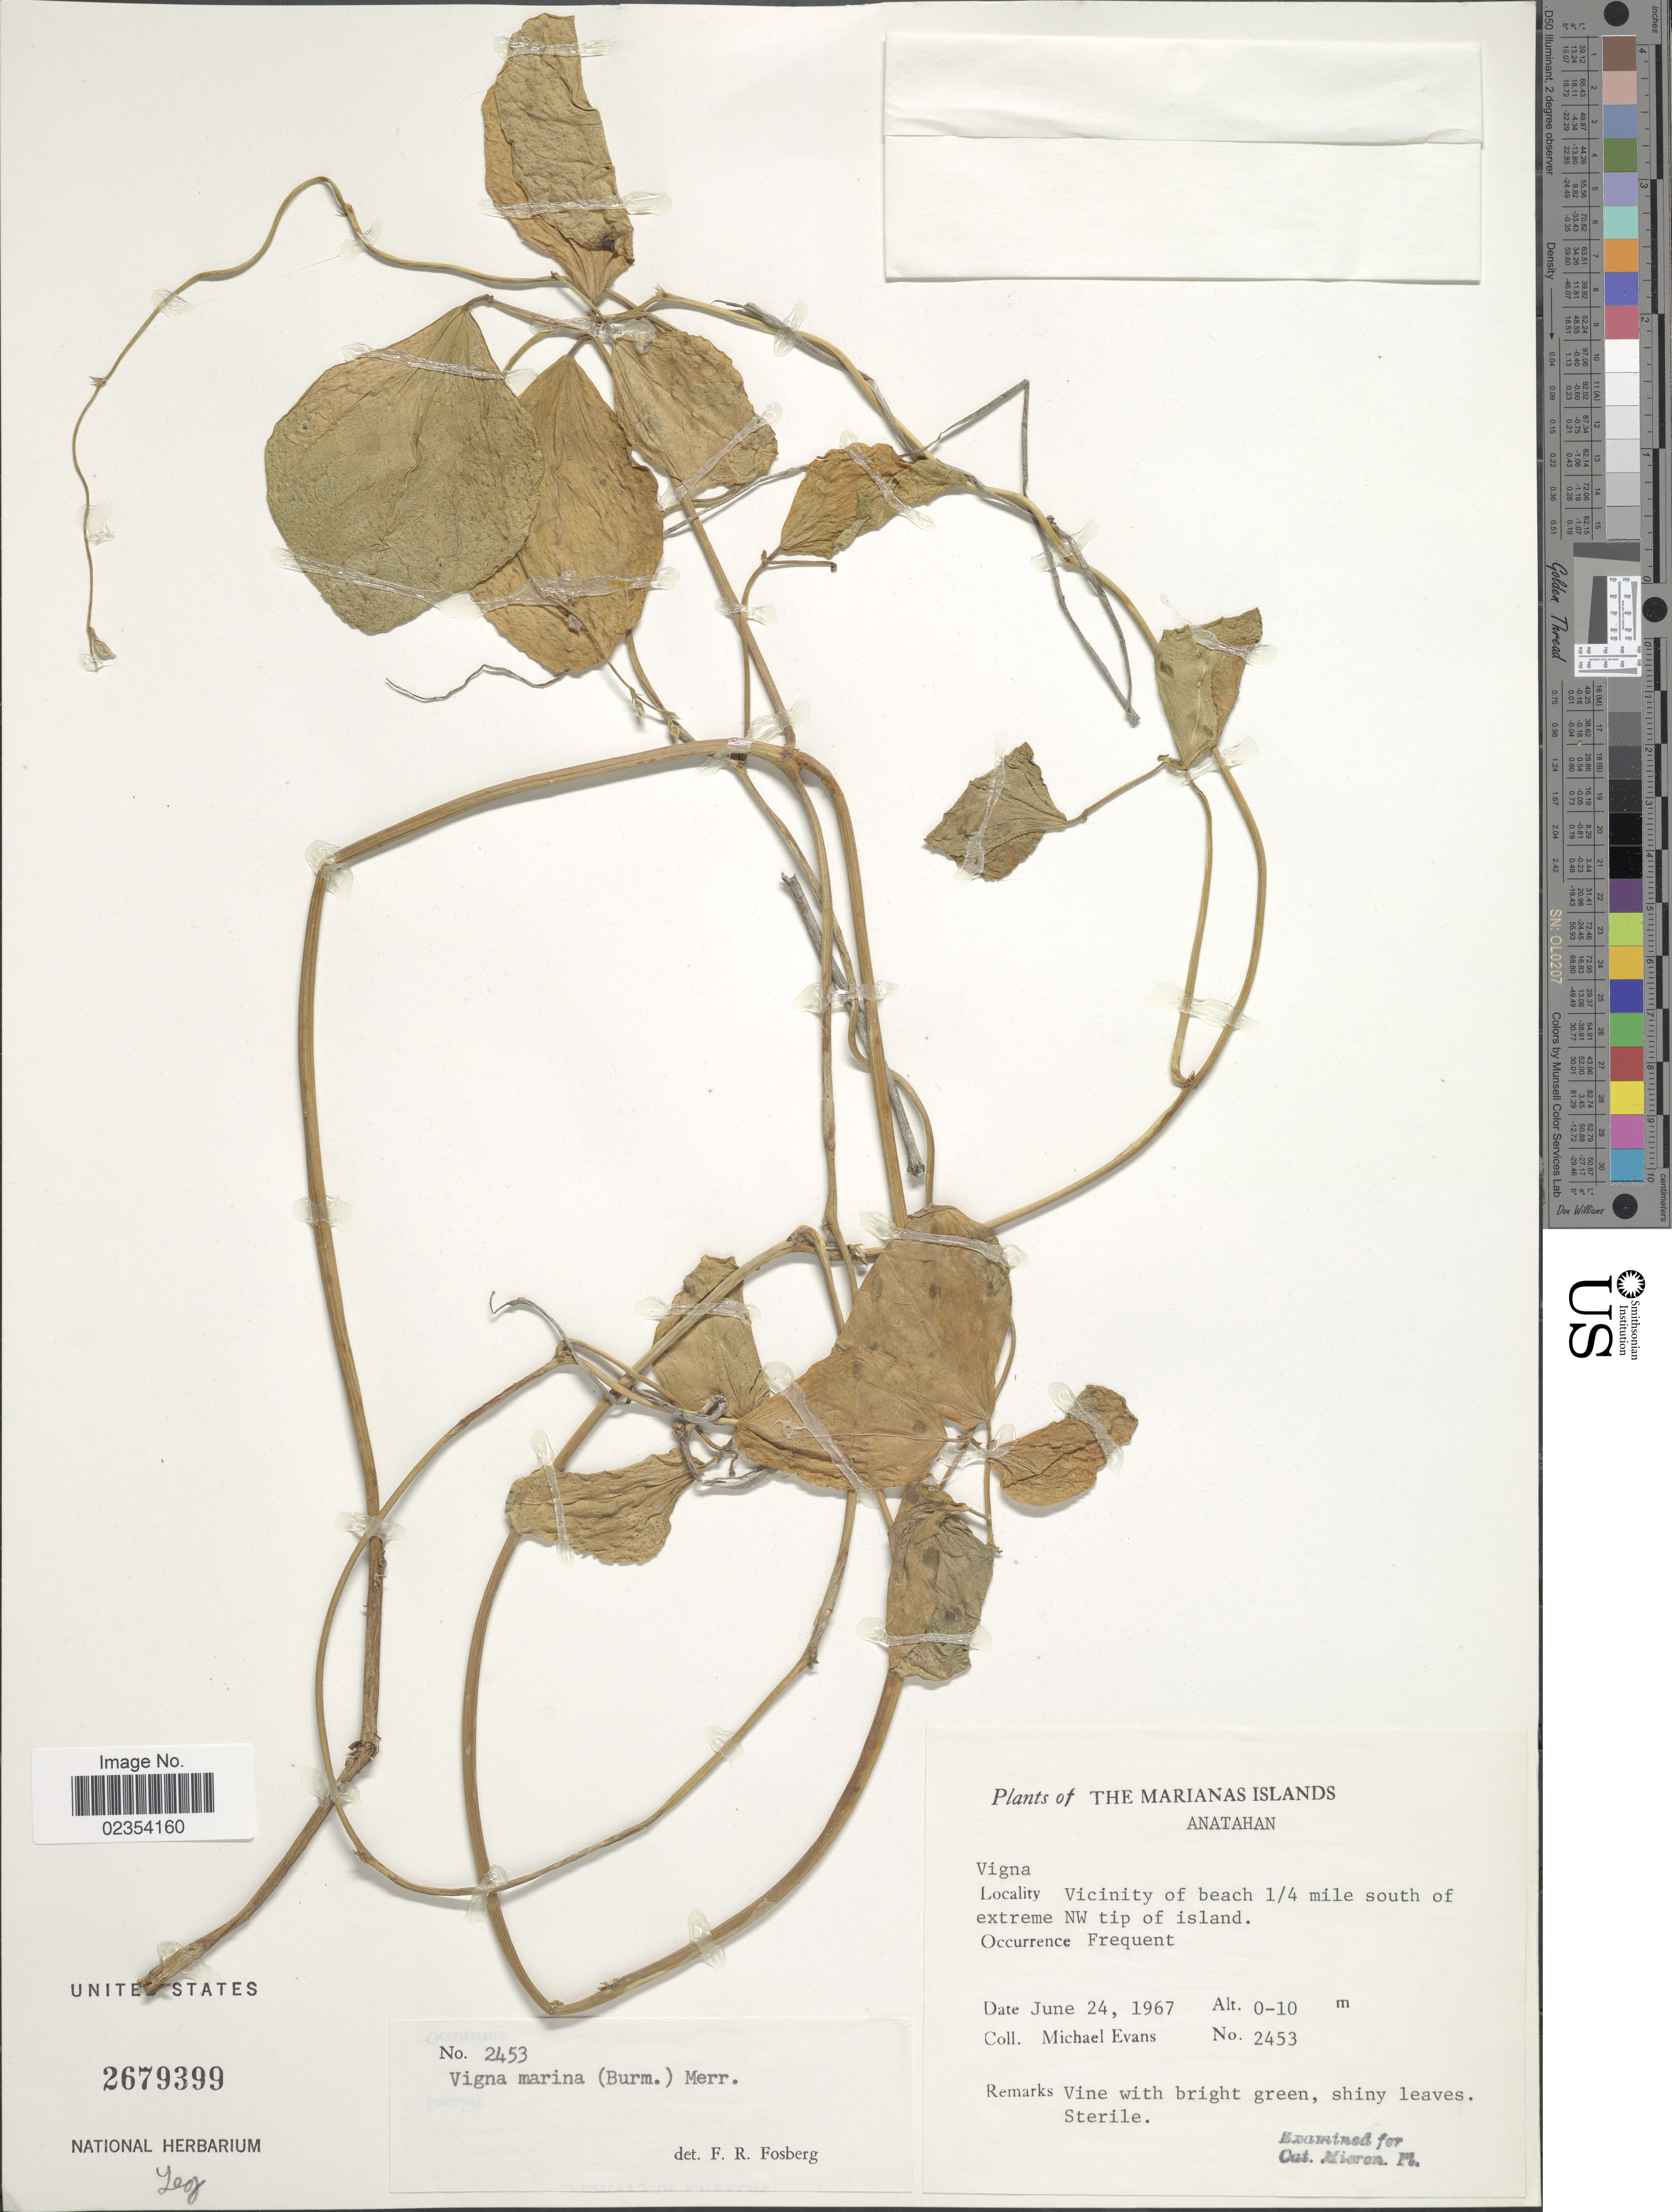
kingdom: Plantae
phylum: Tracheophyta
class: Magnoliopsida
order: Fabales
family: Fabaceae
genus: Vigna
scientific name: Vigna marina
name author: (Burm.) Merr.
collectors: M. Evans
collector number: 2453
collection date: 1967-06-24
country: Northern Mariana Islands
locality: The Mariana Islands, Anatahan, Vicinity of beach 1/4 mile south of extreme NW tip of island.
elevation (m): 0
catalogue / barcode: US 2679399